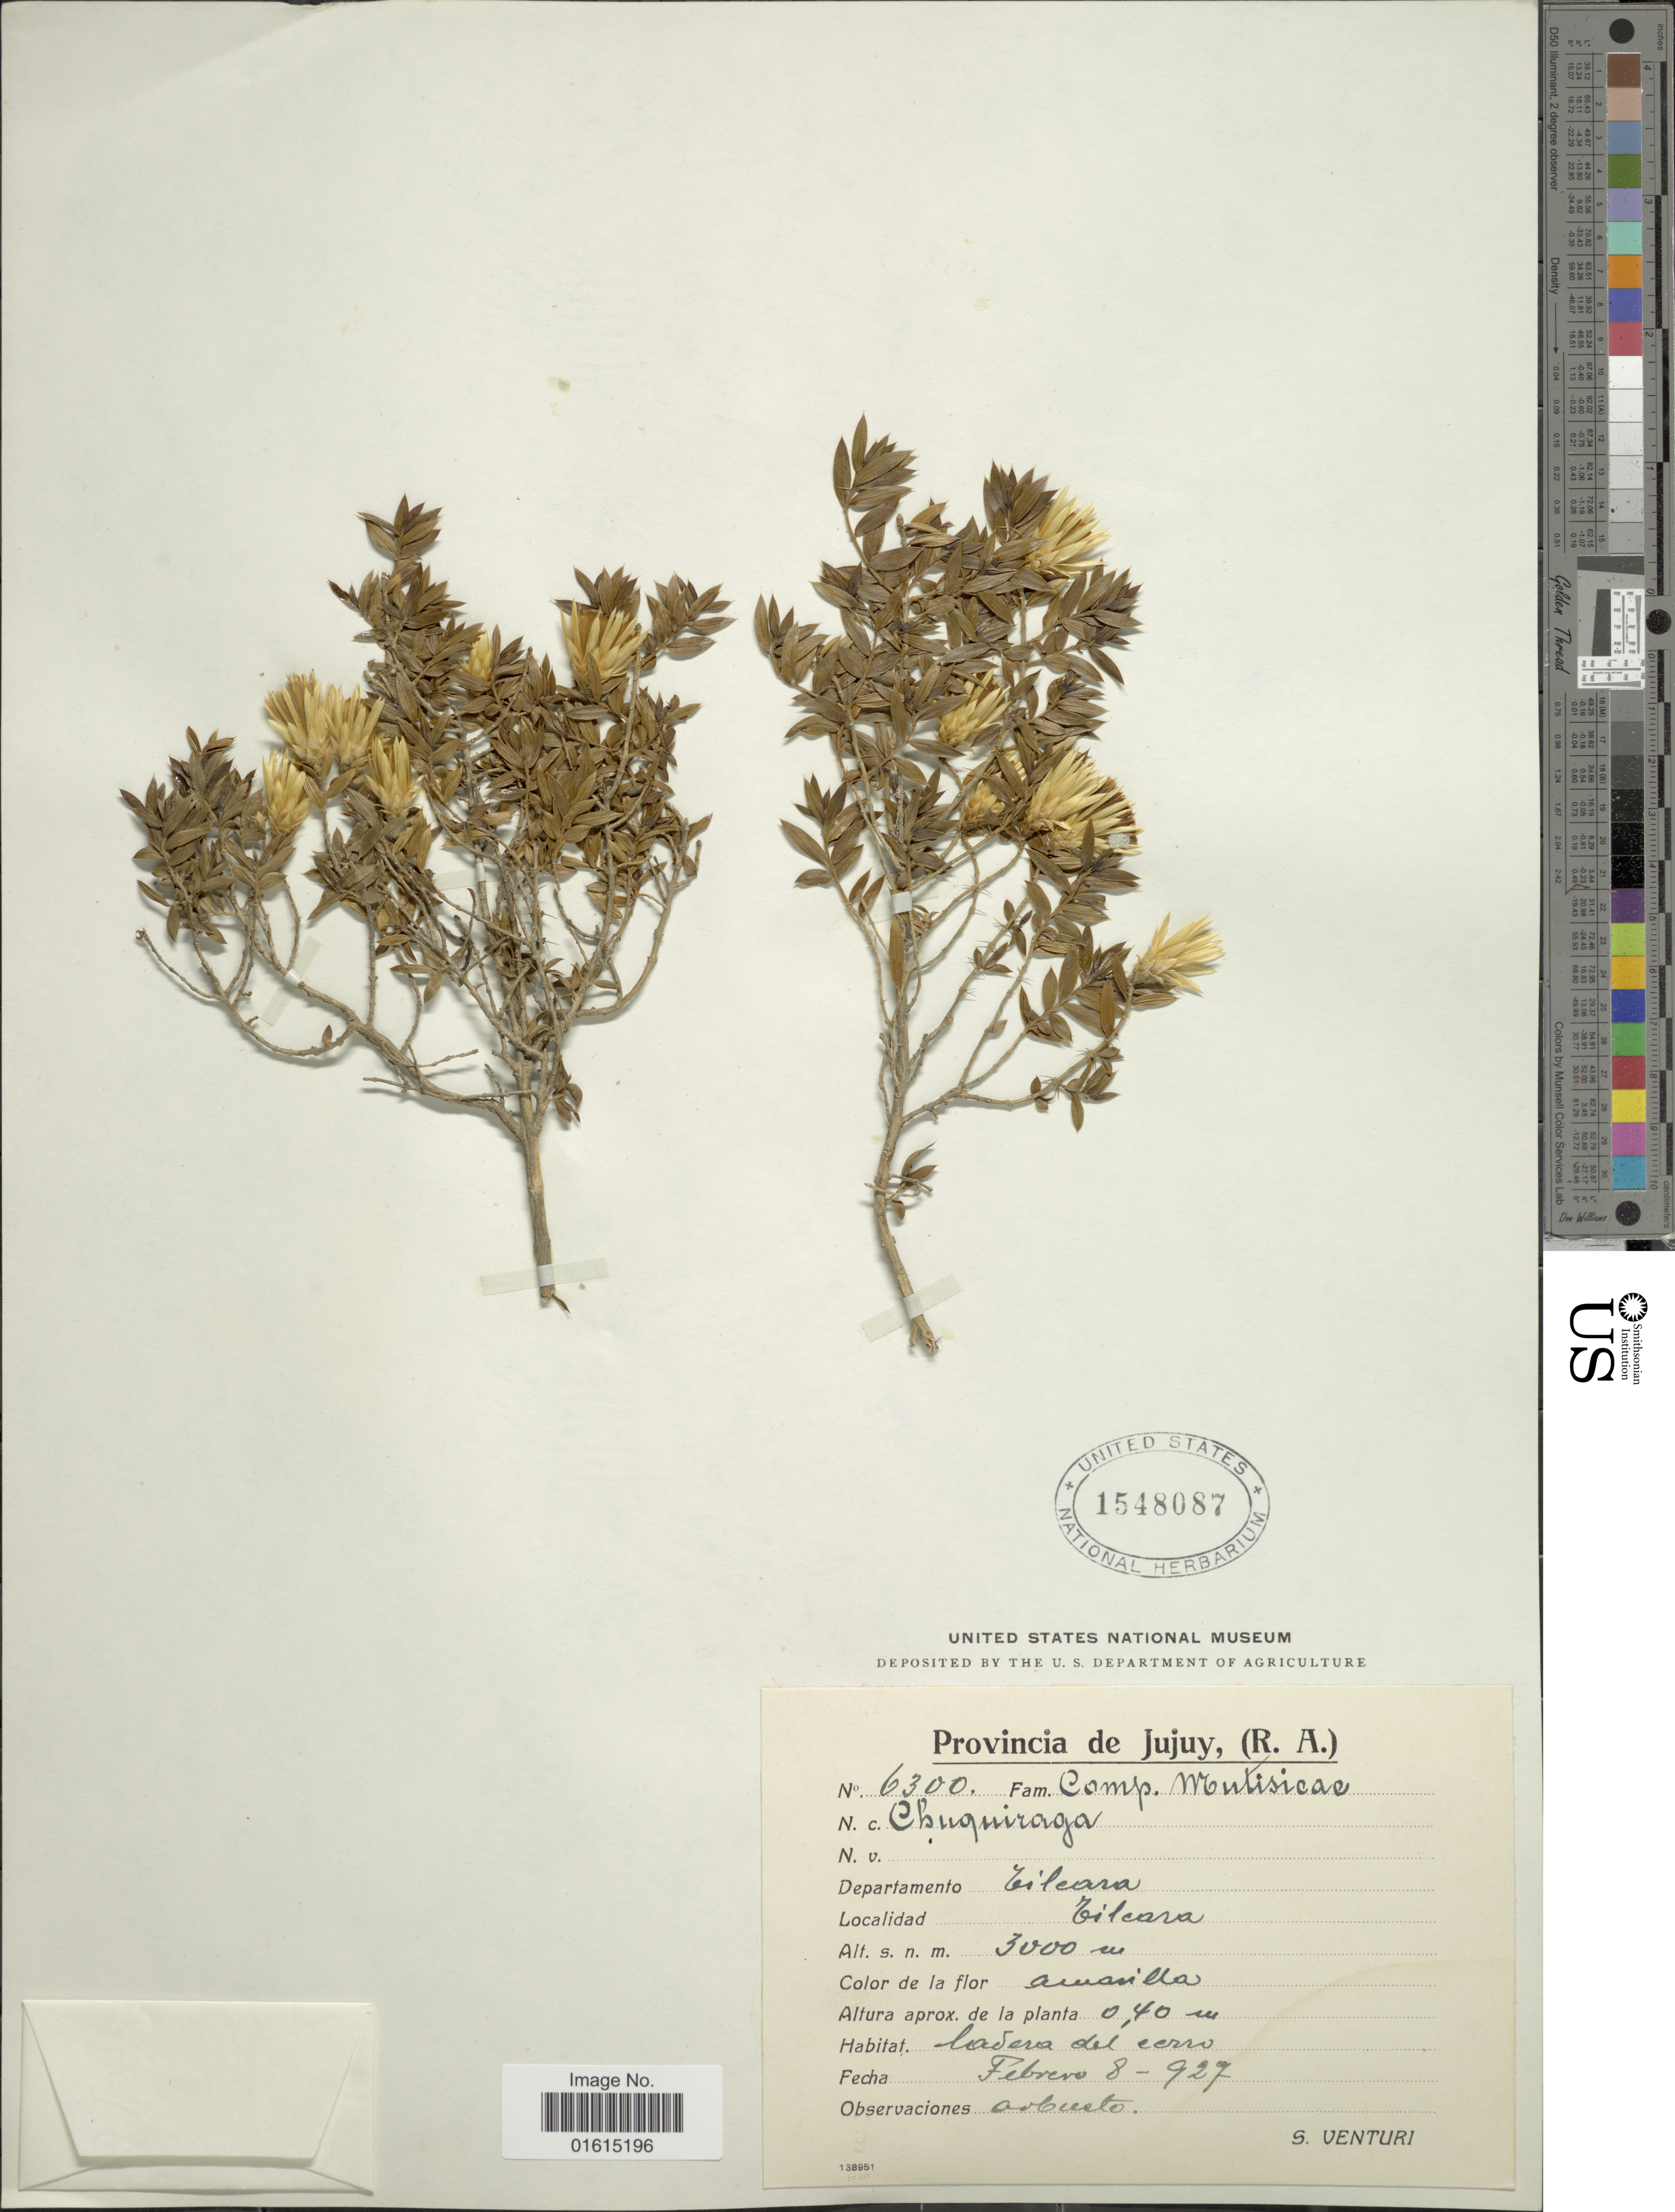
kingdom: Plantae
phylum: Tracheophyta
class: Magnoliopsida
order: Asterales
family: Asteraceae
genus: Chuquiraga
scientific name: Chuquiraga sp.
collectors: S. Venturi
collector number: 6300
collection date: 1927-02-08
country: Argentina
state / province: Jujuy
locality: Provincia de Jujuy (R. A.), Departamento Tilcara, Tilcara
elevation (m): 3000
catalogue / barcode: US 1548087